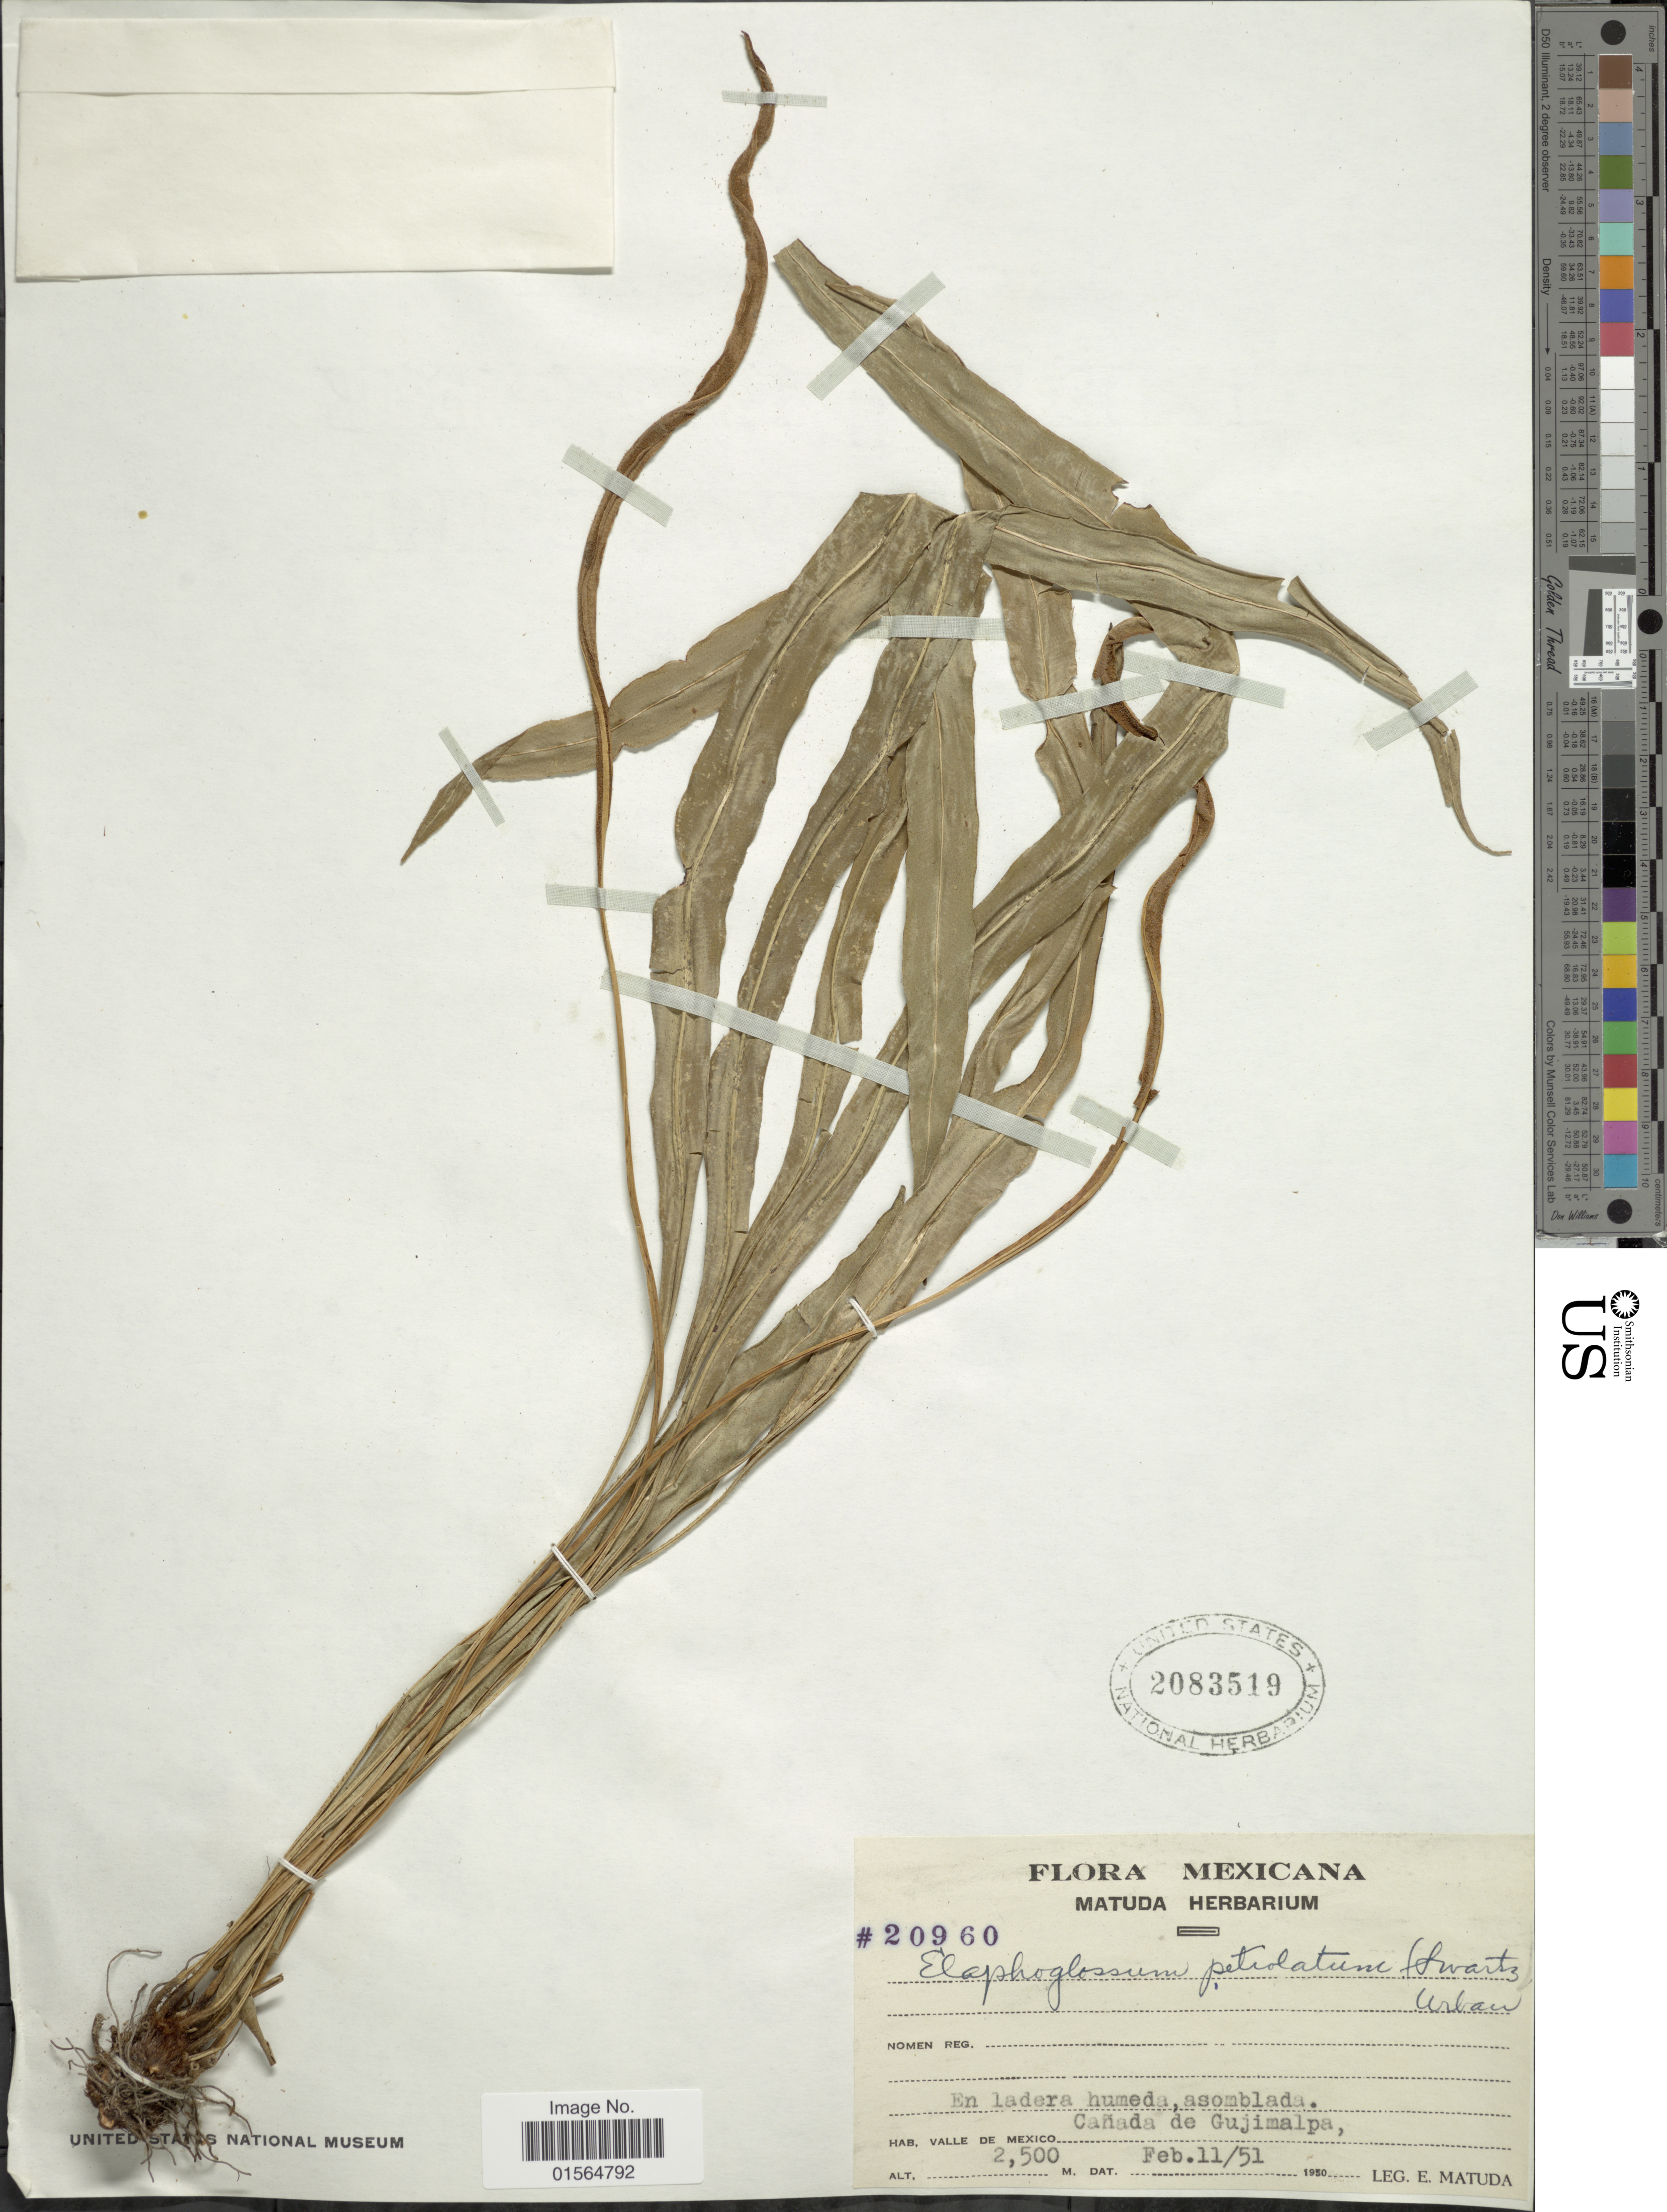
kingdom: Plantae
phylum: Tracheophyta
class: Polypodiopsida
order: Polypodiales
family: Dryopteridaceae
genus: Elaphoglossum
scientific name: Elaphoglossum petiolatum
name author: (Sw.) Urb.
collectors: E. Matuda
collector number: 20960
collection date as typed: Transcribed d/m/y: 11/5/51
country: Mexico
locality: En ladera humeda, asomblada. Canada de Gujimalpa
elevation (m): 2500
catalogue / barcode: US 2083519